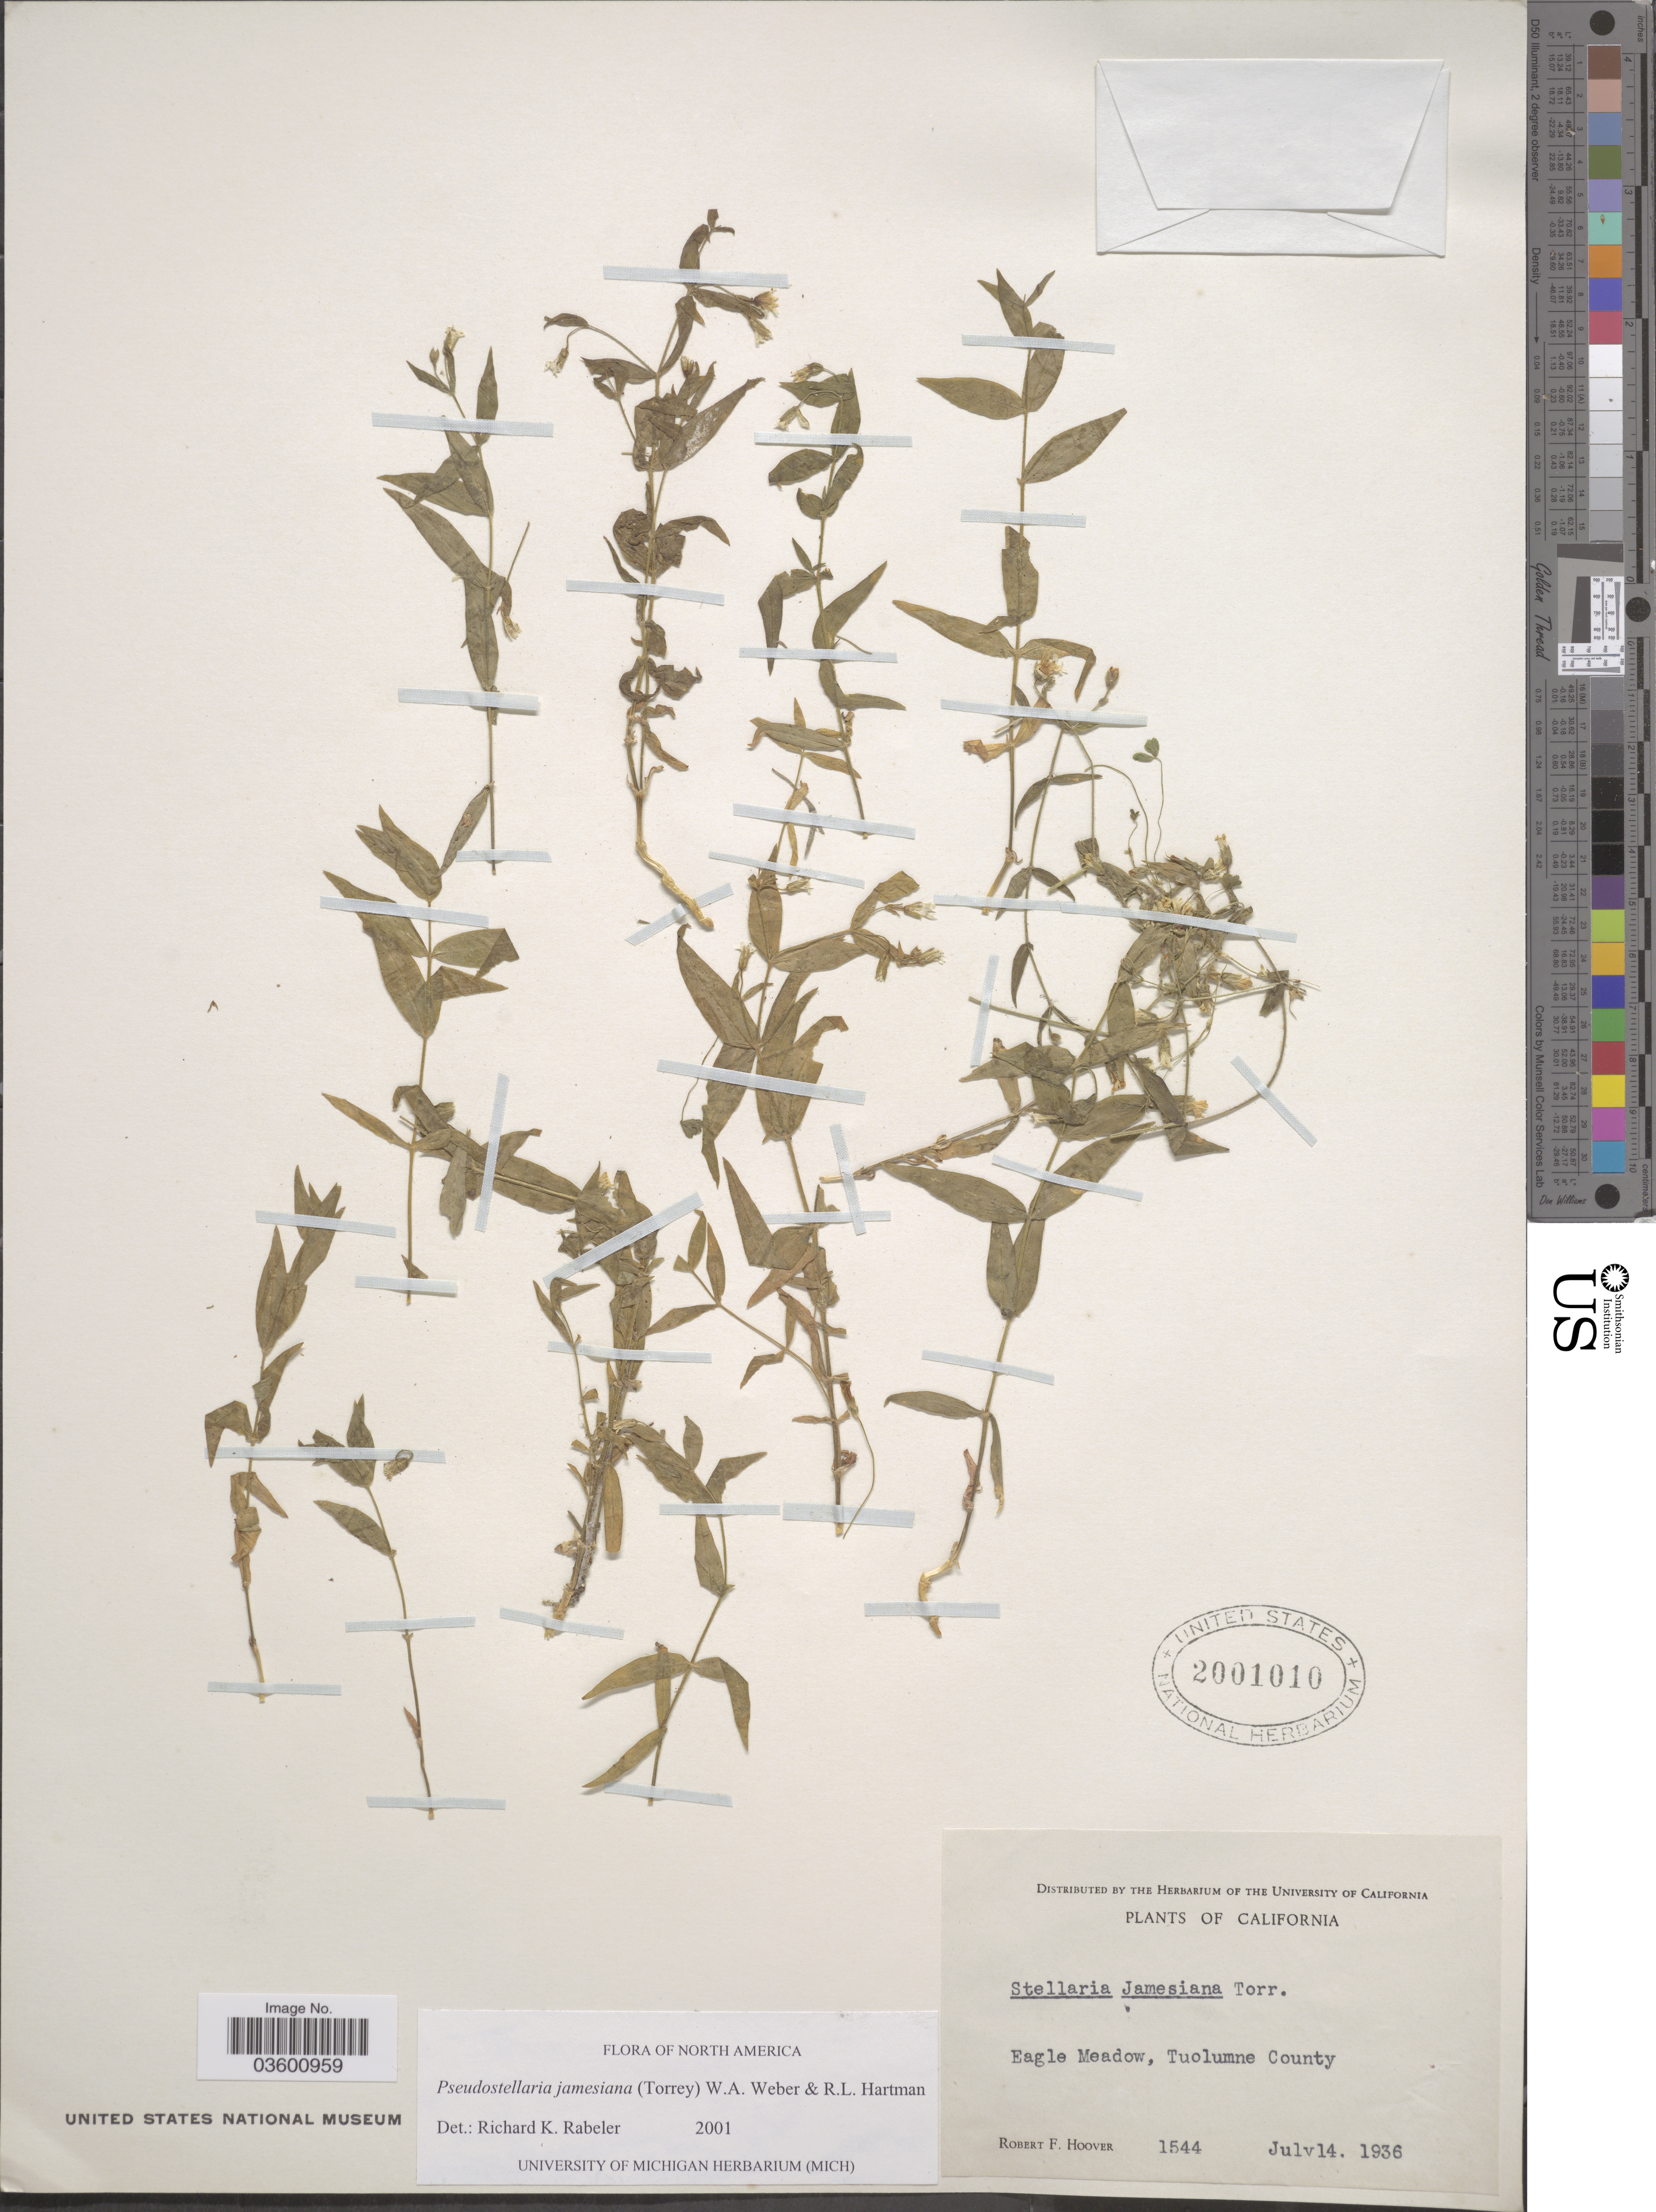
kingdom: Plantae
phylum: Tracheophyta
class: Magnoliopsida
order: Caryophyllales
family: Caryophyllaceae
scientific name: Torreyostellaria jamesiana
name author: (Torr.) Gang Yao et al.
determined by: Strong, M. T., (US), Smithsonian Institution - National Museum of Natural History (UNITED STATES)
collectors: R. F. Hoover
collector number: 1544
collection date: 1936-07-14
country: United States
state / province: California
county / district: Tuolumne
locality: Eagle Meadow, Tuolumne County.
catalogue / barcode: US 2001010